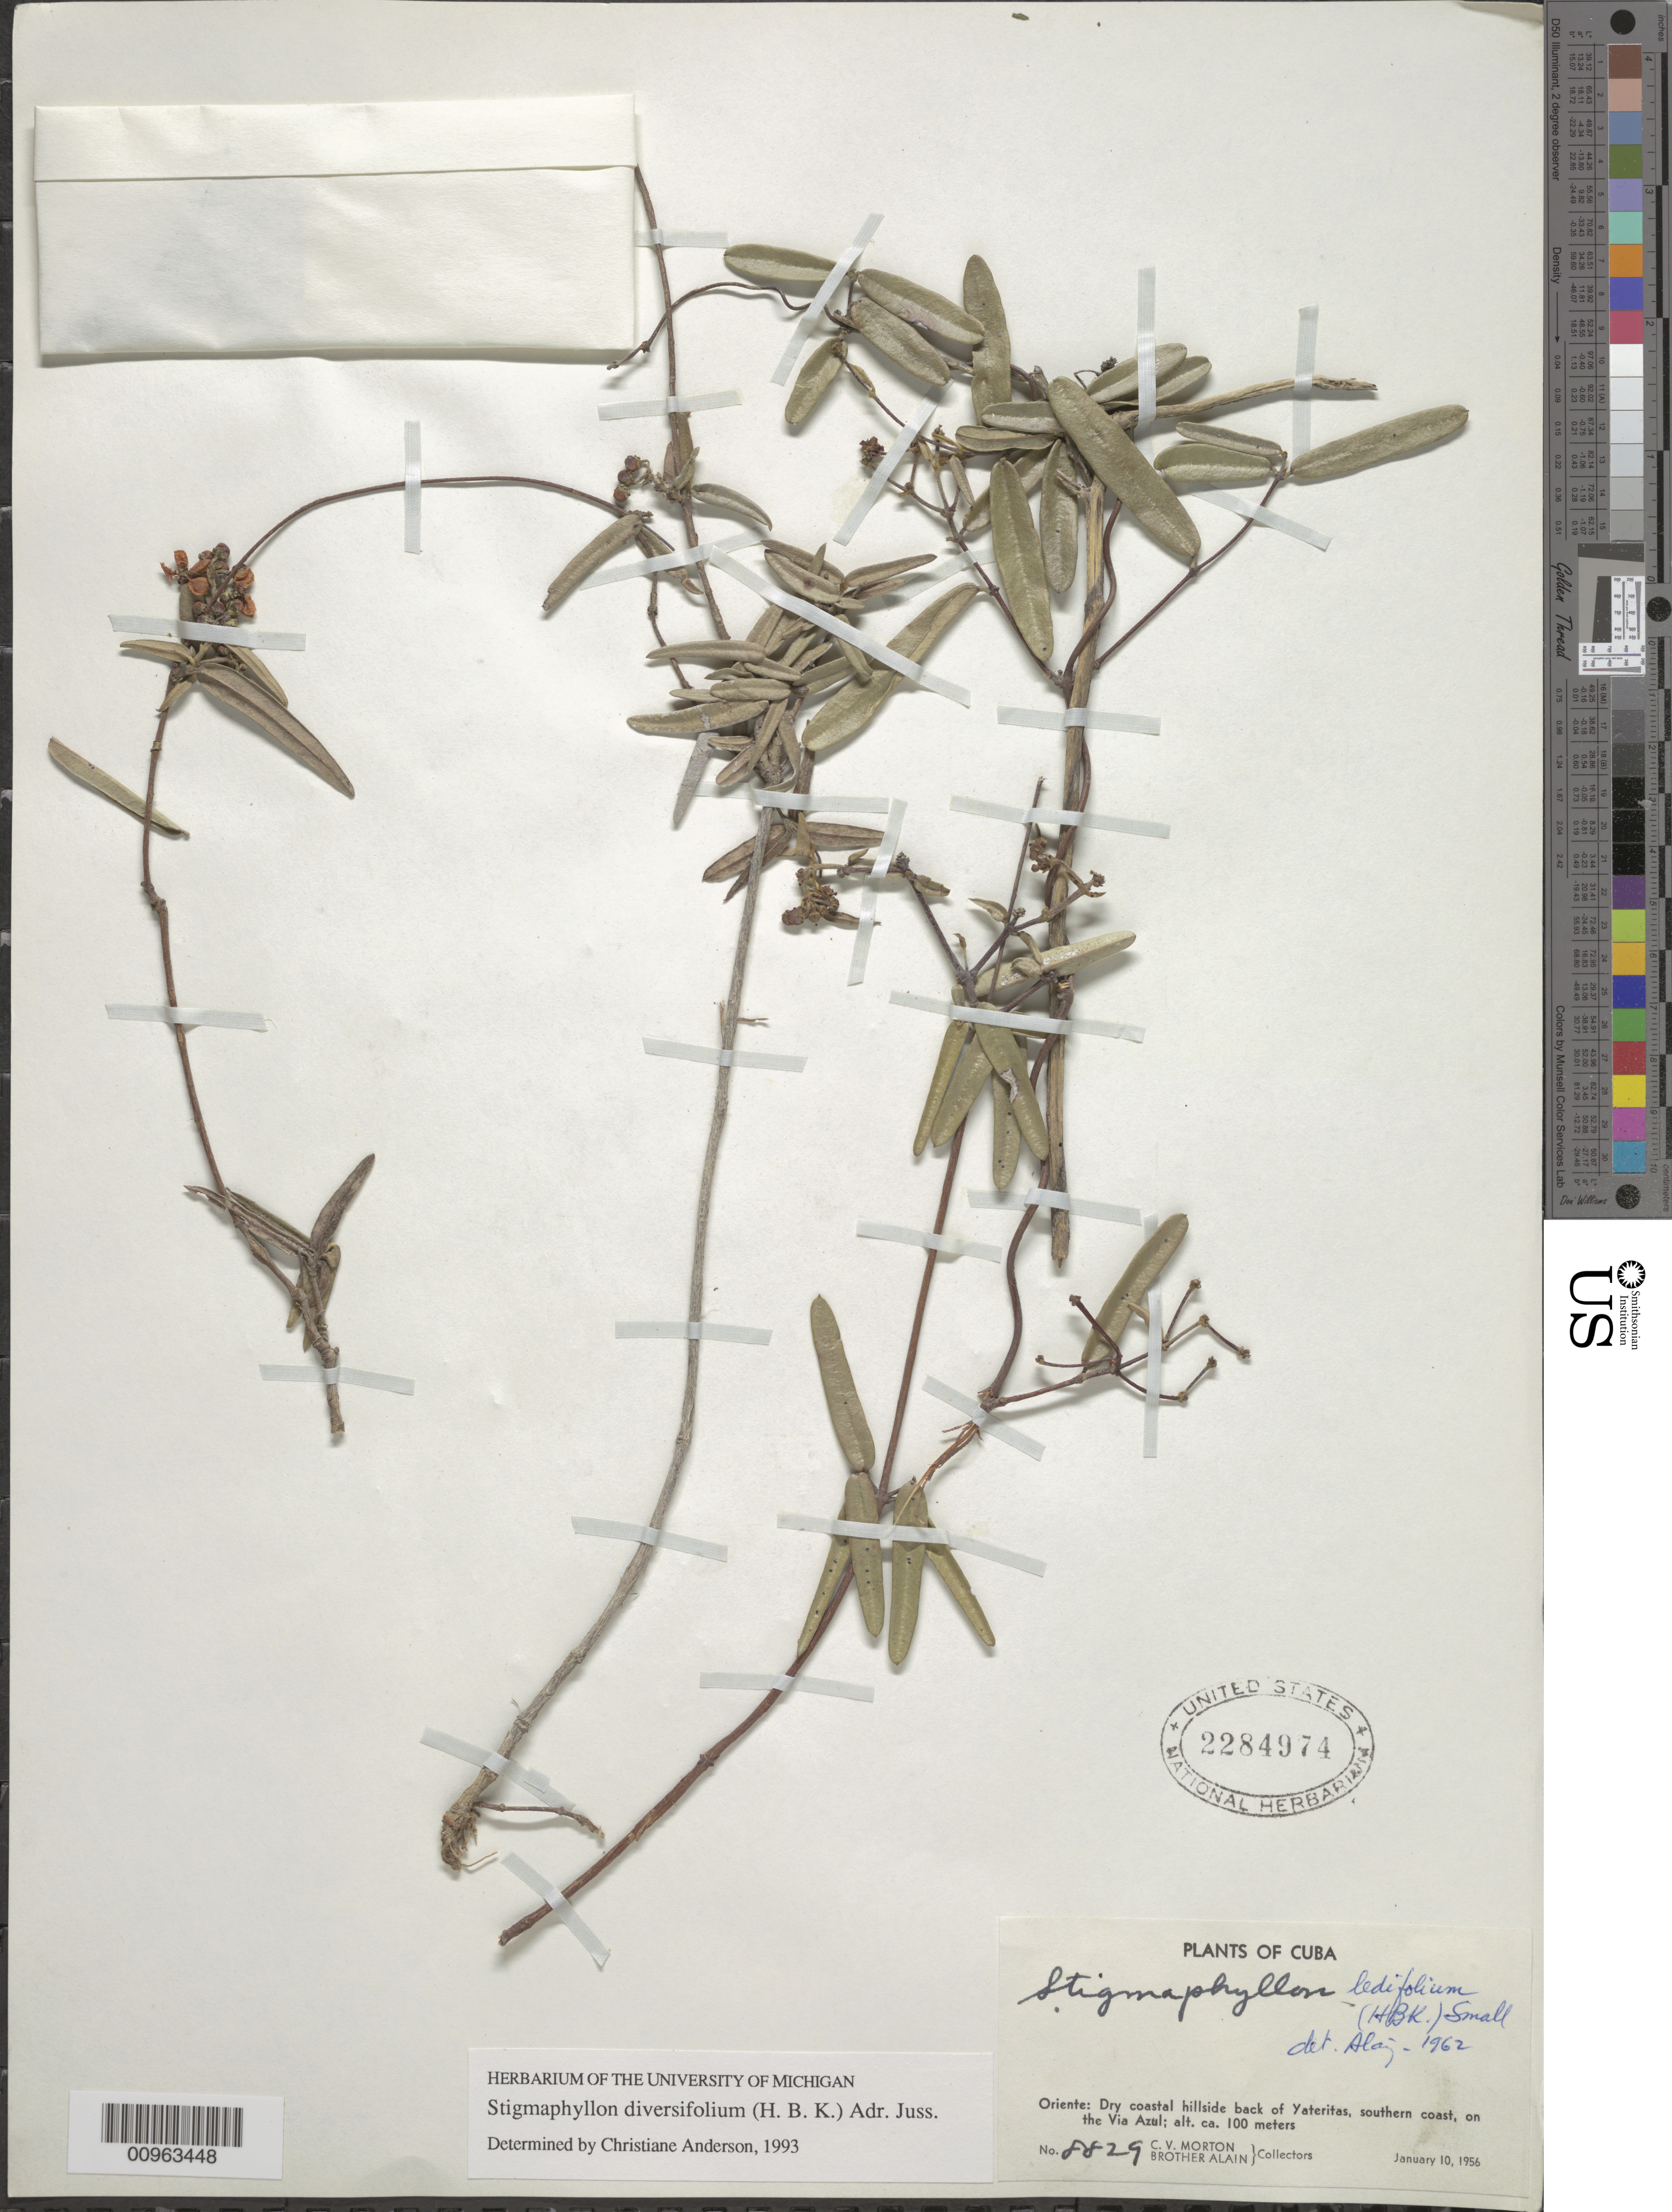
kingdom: Plantae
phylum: Tracheophyta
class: Magnoliopsida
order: Malpighiales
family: Malpighiaceae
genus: Stigmaphyllon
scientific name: Stigmaphyllon diversifolium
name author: (Kunth) A. Juss.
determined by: Anderson, C.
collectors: C. V. Morton & A. H. Liogier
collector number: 8829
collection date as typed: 10 Jan 1956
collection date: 1956-01-10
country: Cuba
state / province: Oriente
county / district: Dry forest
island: Cuba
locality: Back of Yateritas, southern coast, on the Via Azul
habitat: Dry coastal hillside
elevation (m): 100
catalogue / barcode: US 2284974